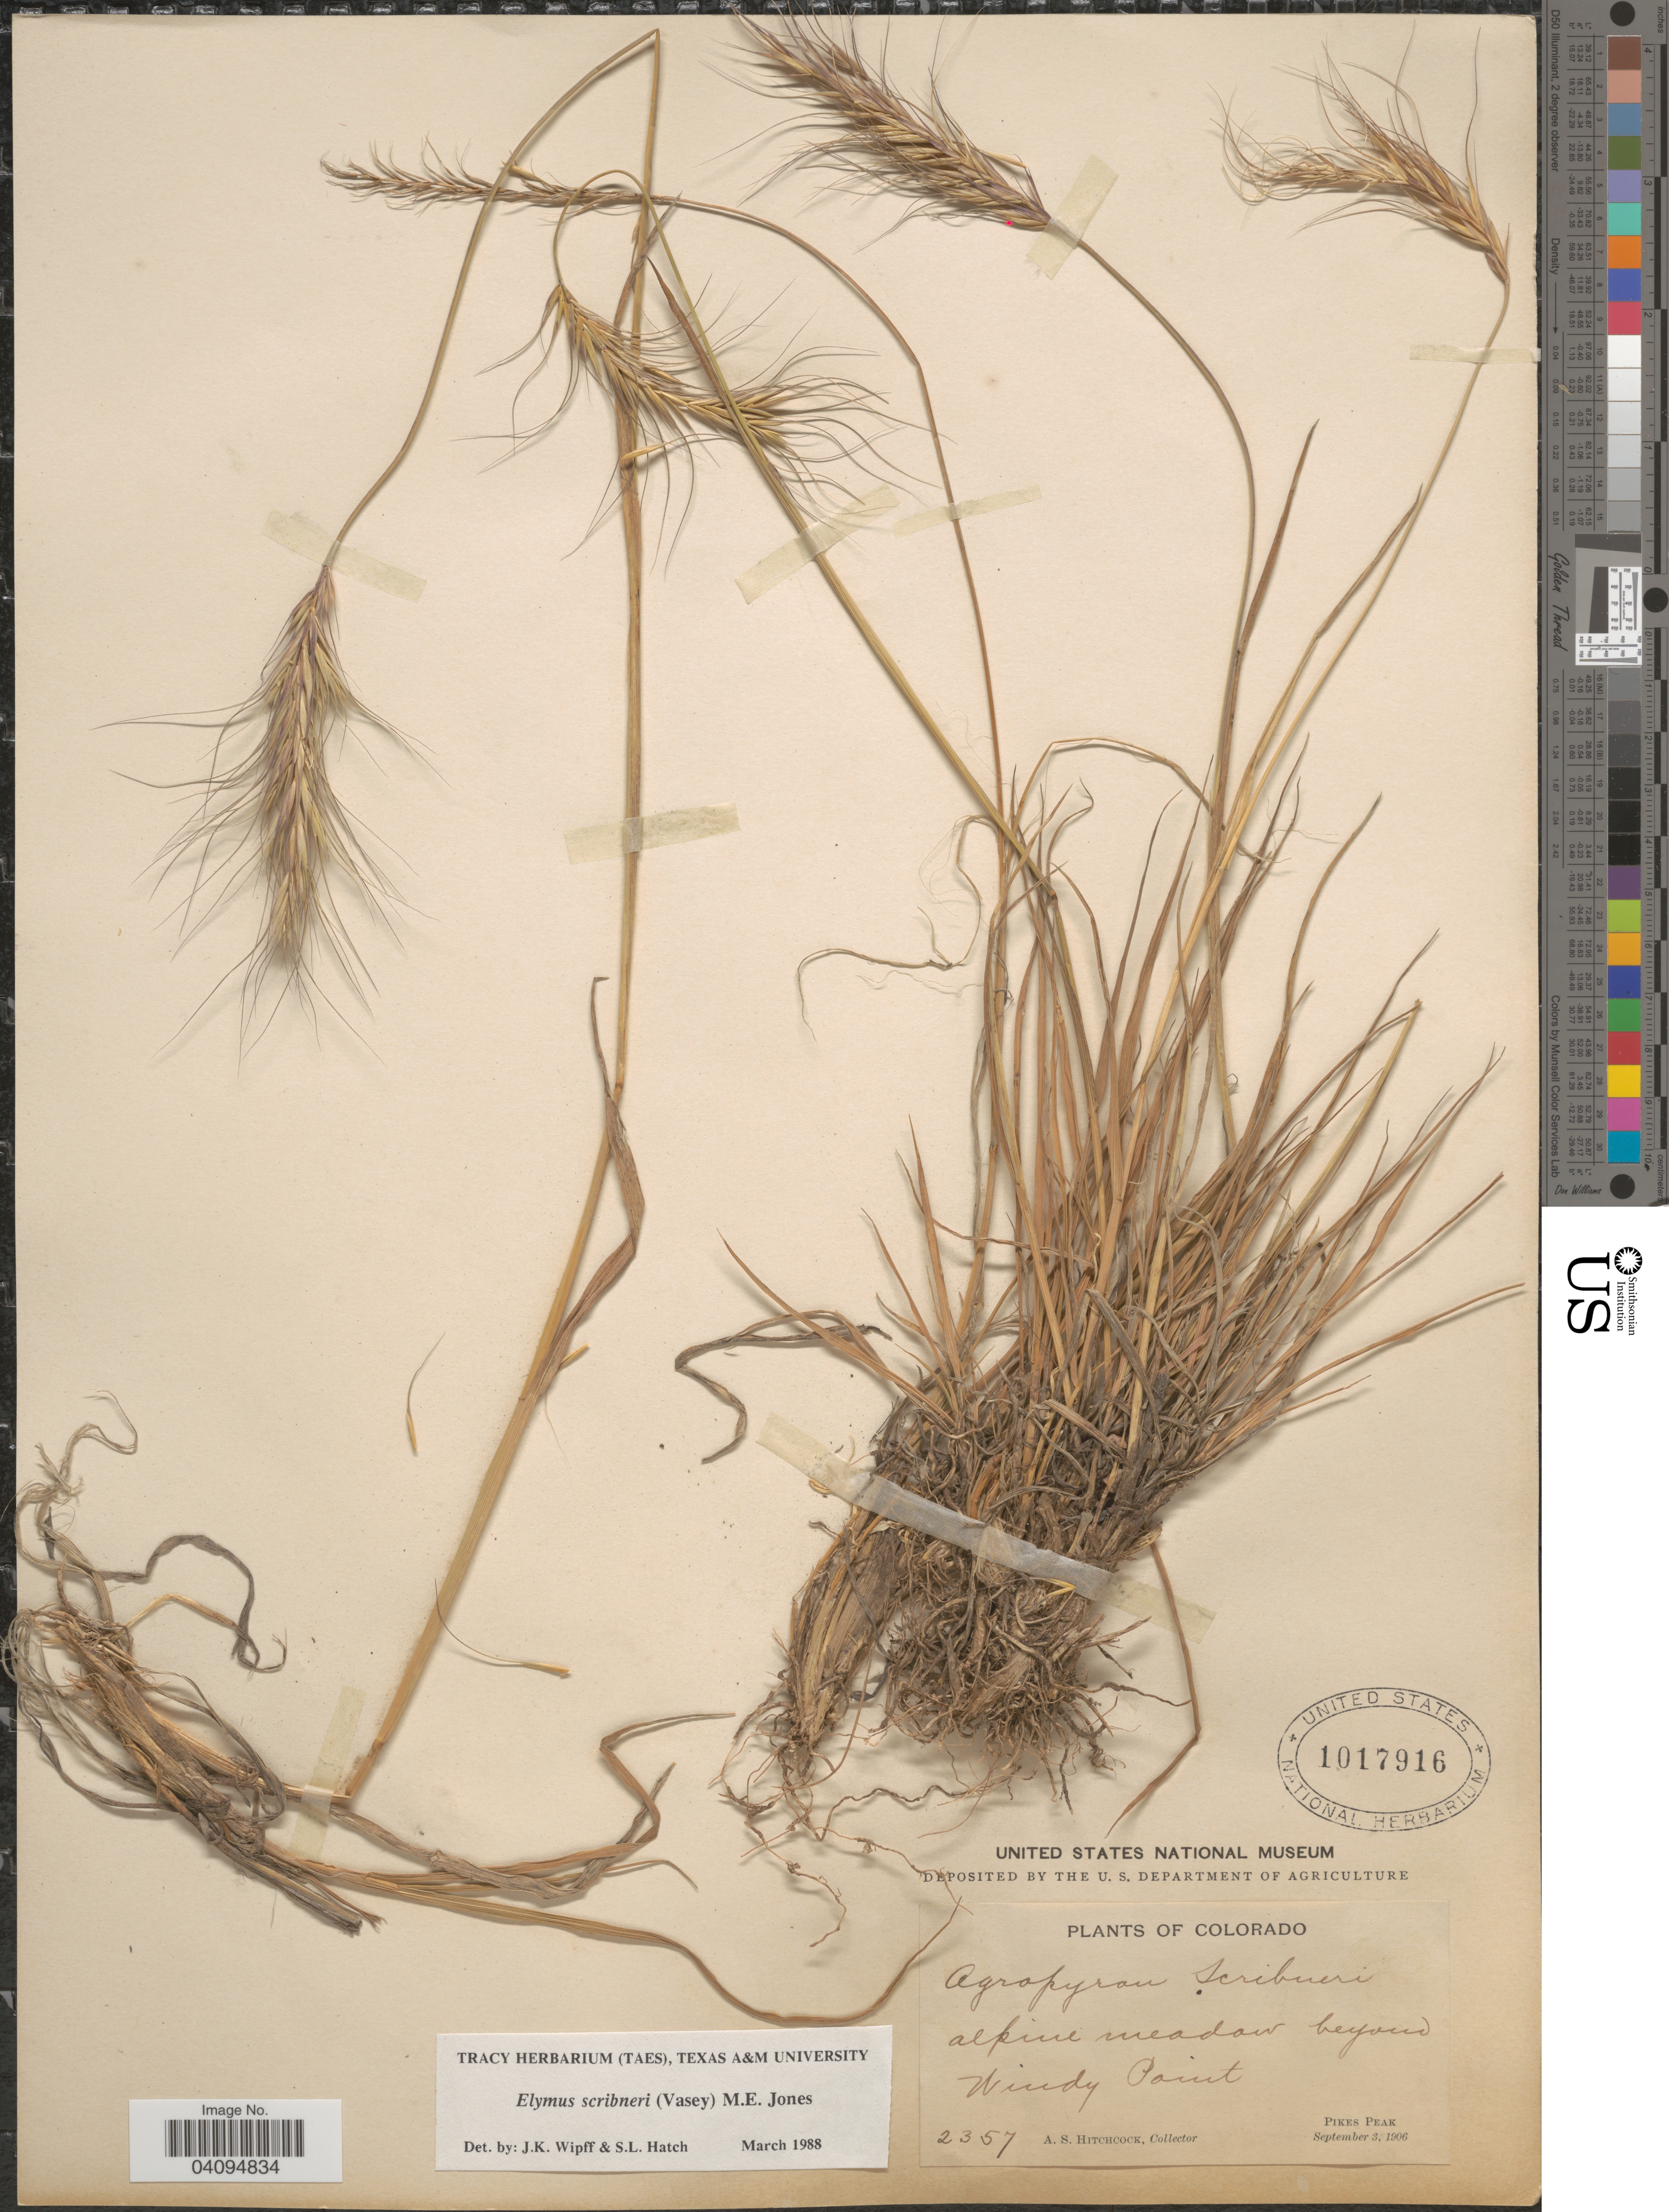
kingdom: Plantae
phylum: Tracheophyta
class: Liliopsida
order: Poales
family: Poaceae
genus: Elymus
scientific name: Elymus scribneri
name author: (Vasey) M.E. Jones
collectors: A. S. Hitchcock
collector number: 2357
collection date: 1906-09-03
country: United States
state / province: Colorado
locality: Alpine meadow beyond Windy Point. Pikes Peak.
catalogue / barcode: US 1017916